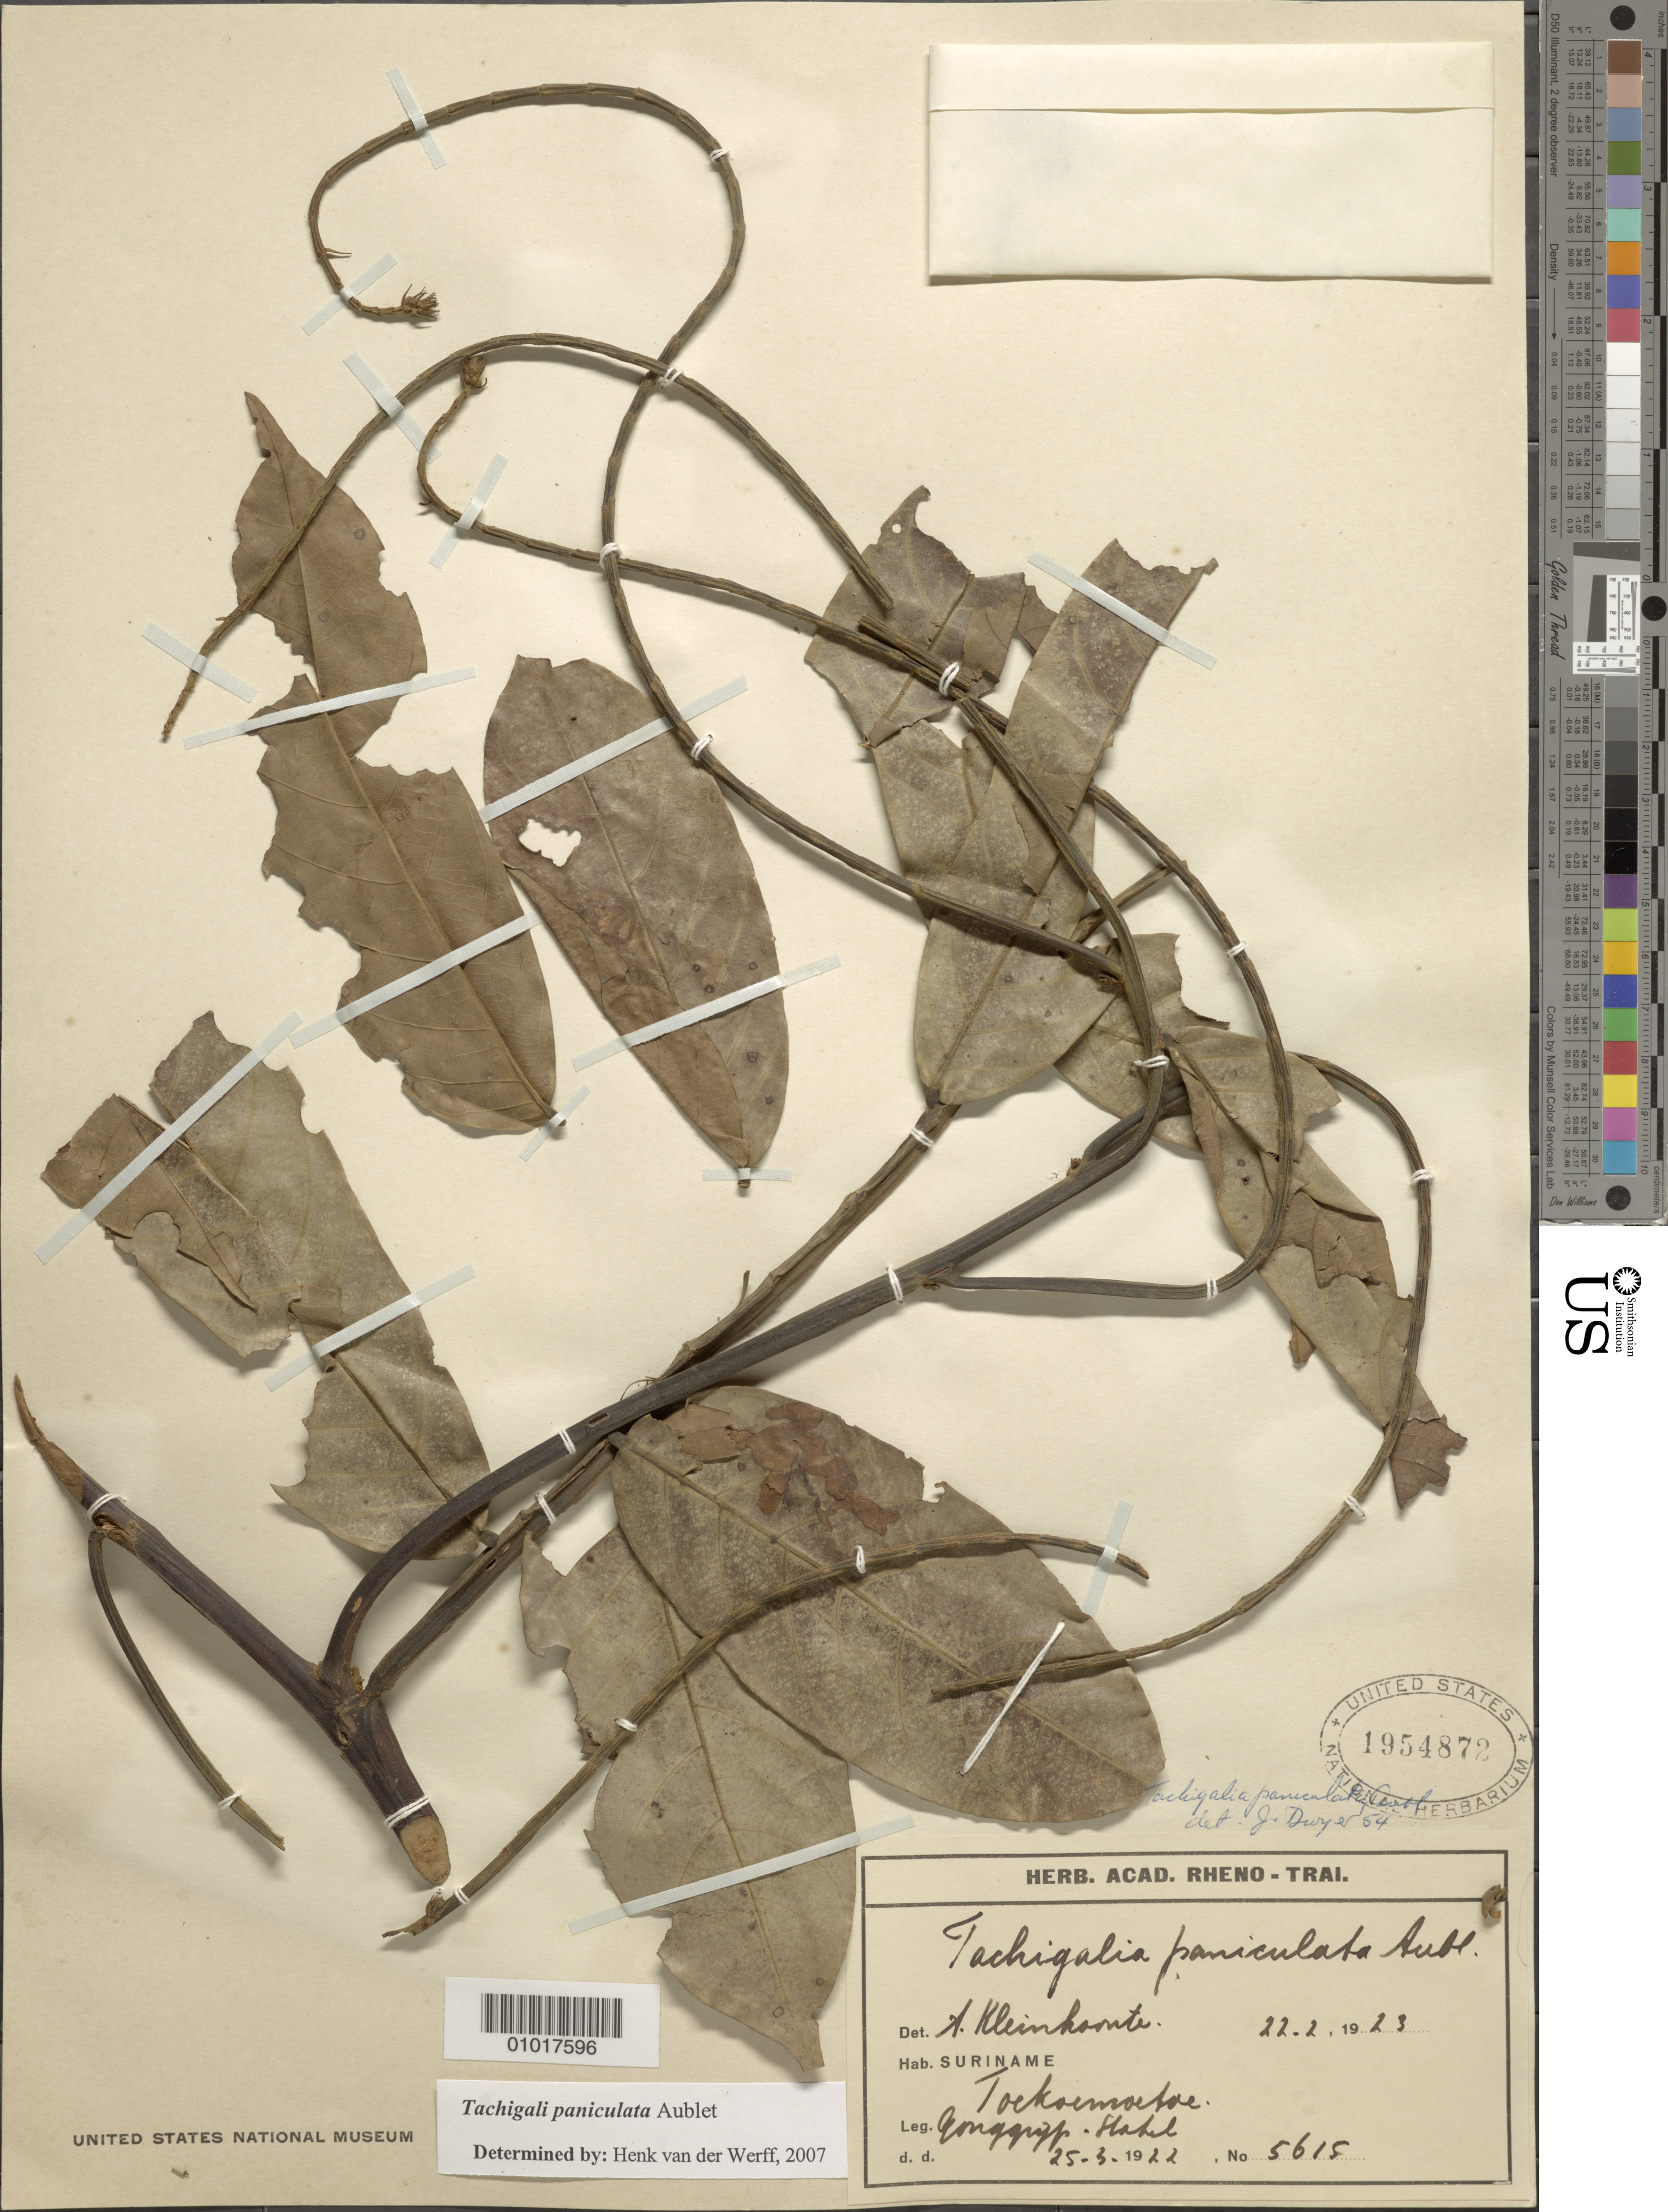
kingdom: Plantae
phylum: Tracheophyta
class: Magnoliopsida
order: Fabales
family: Fabaceae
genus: Tachigali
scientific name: Tachigali paniculata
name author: Aubl.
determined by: van der Werff, H., (MO), Missouri Botanical Garden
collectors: J. Gonggrijp & G. Stahel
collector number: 5615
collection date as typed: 22-Feb-23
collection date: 1923-02-22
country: Suriname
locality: Toekoemoehoe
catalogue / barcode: US 1954872